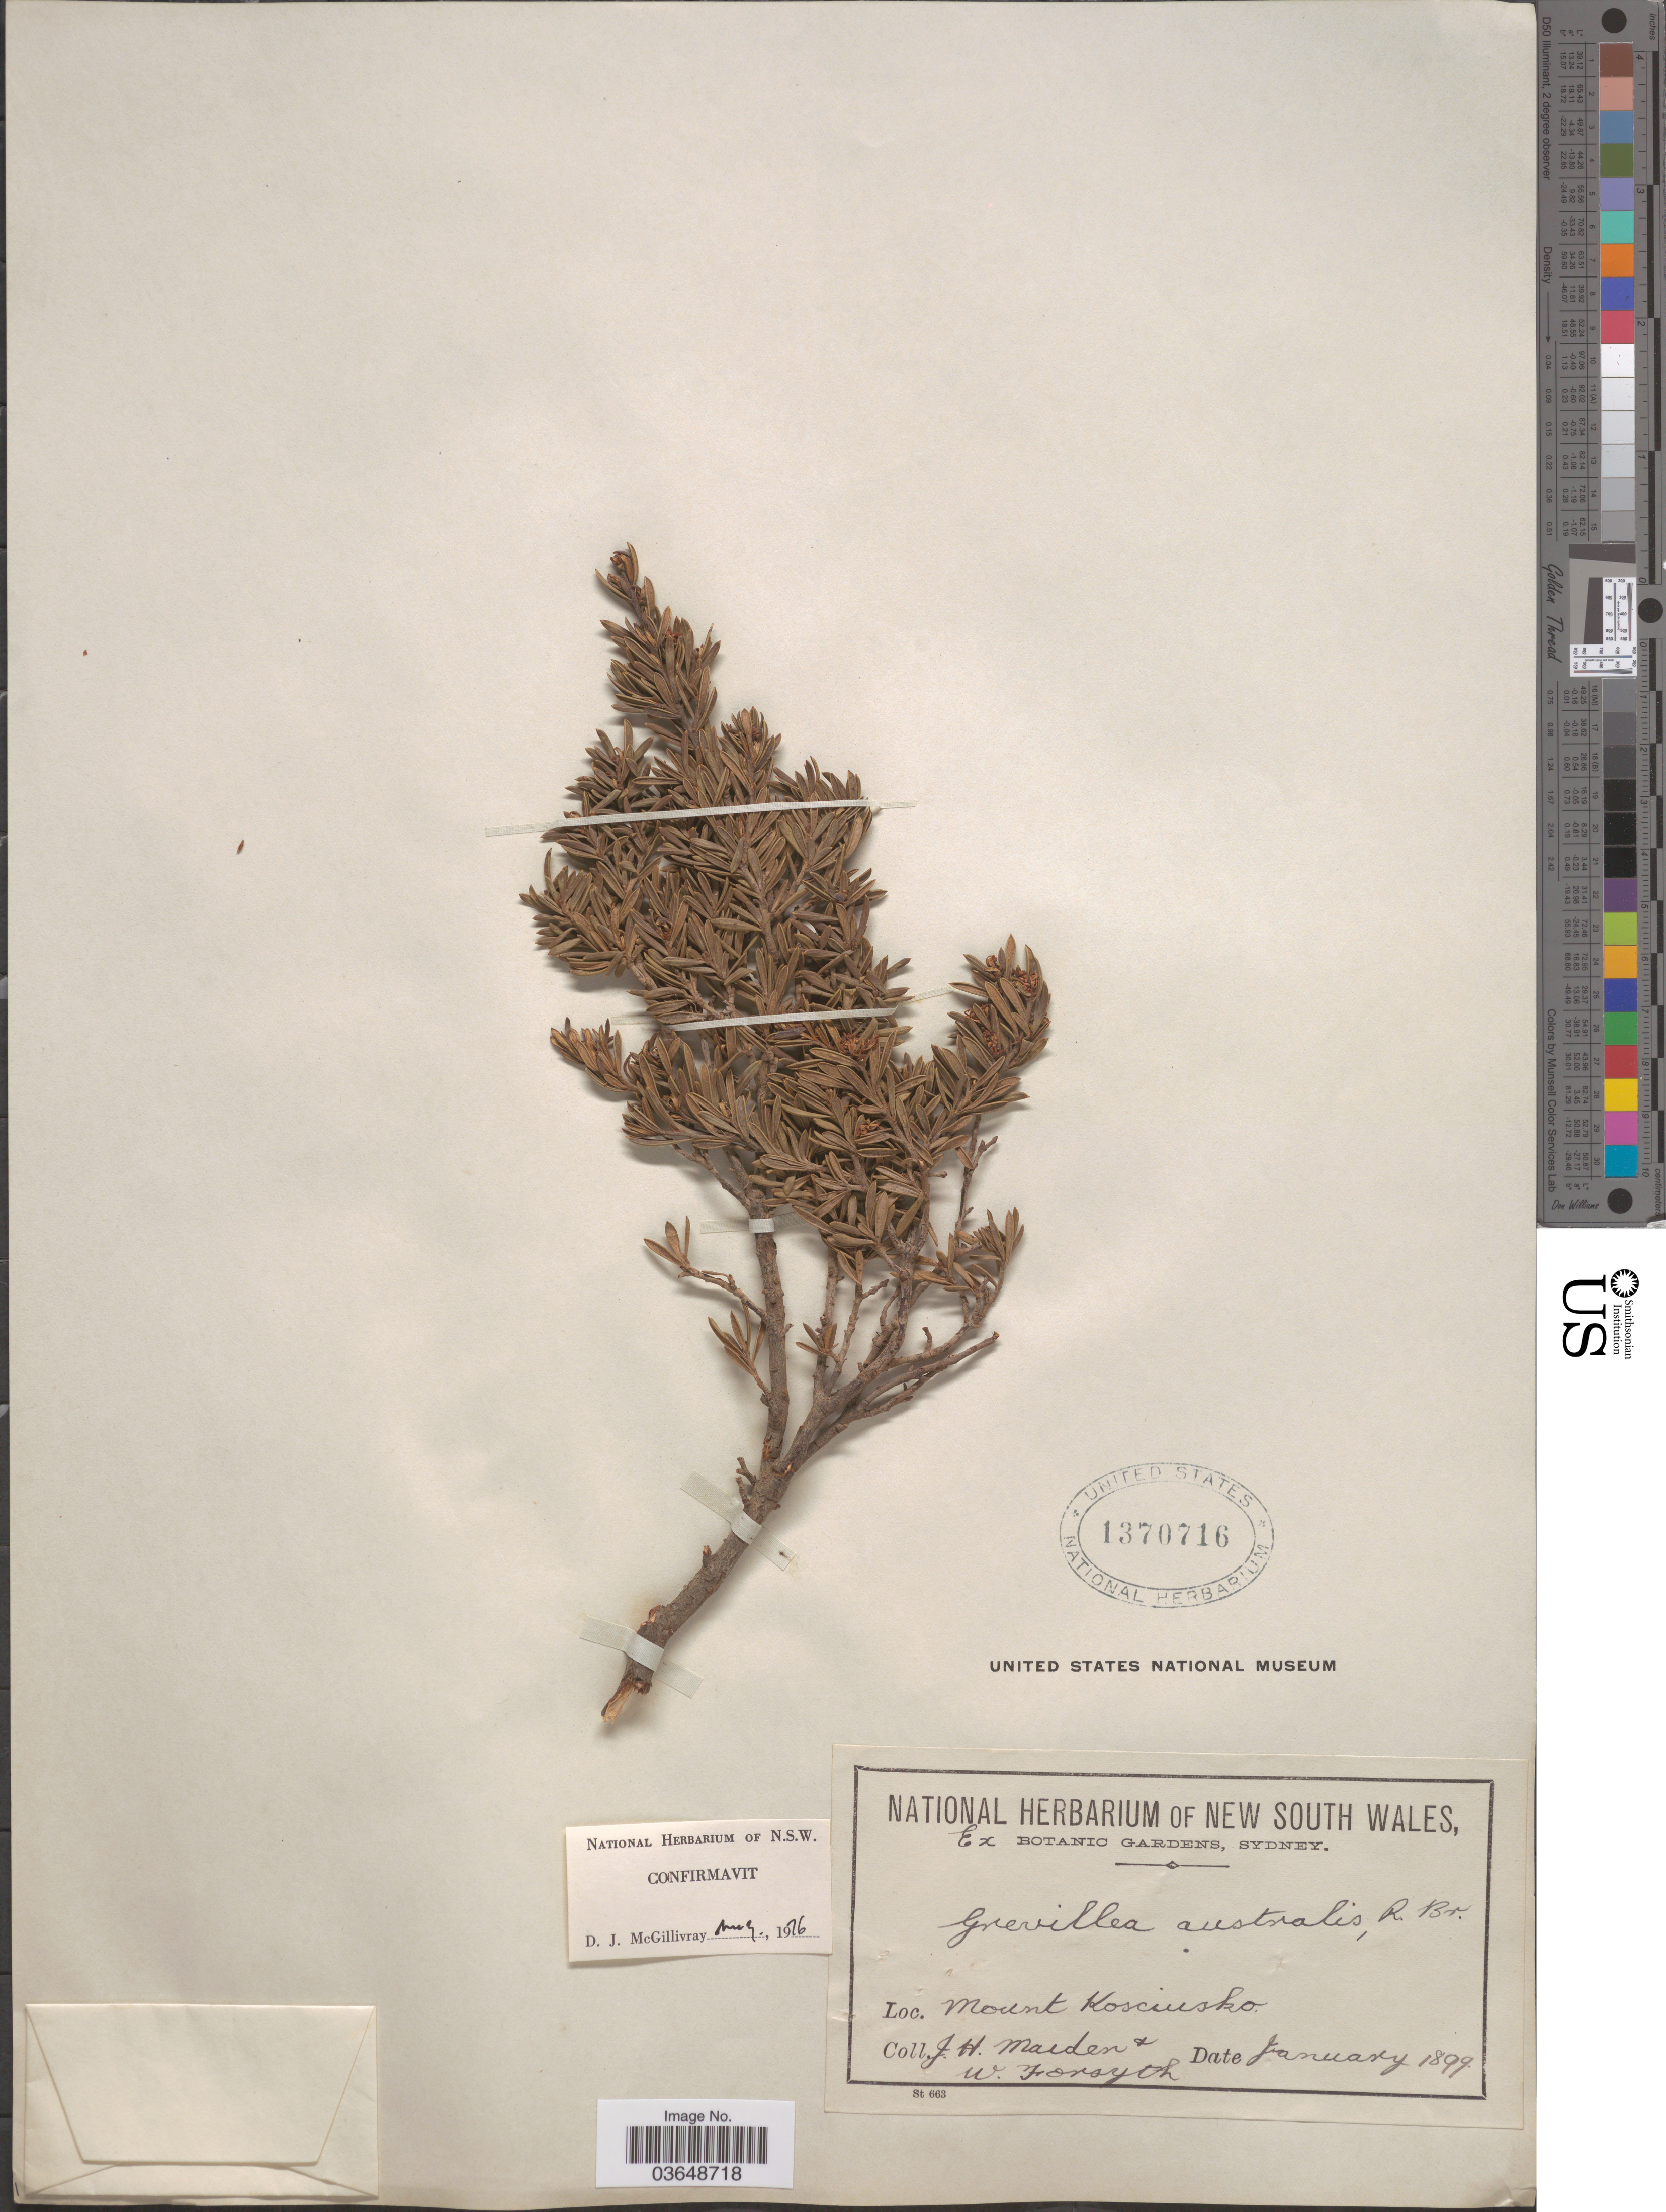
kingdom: Plantae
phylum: Tracheophyta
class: Magnoliopsida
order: Proteales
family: Proteaceae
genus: Grevillea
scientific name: Grevillea australis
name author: R. Br.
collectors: J. Maiden & W. Forsyth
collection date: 1899-01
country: Australia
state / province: New South Wales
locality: Mount Kosciusko.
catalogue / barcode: US 1370716